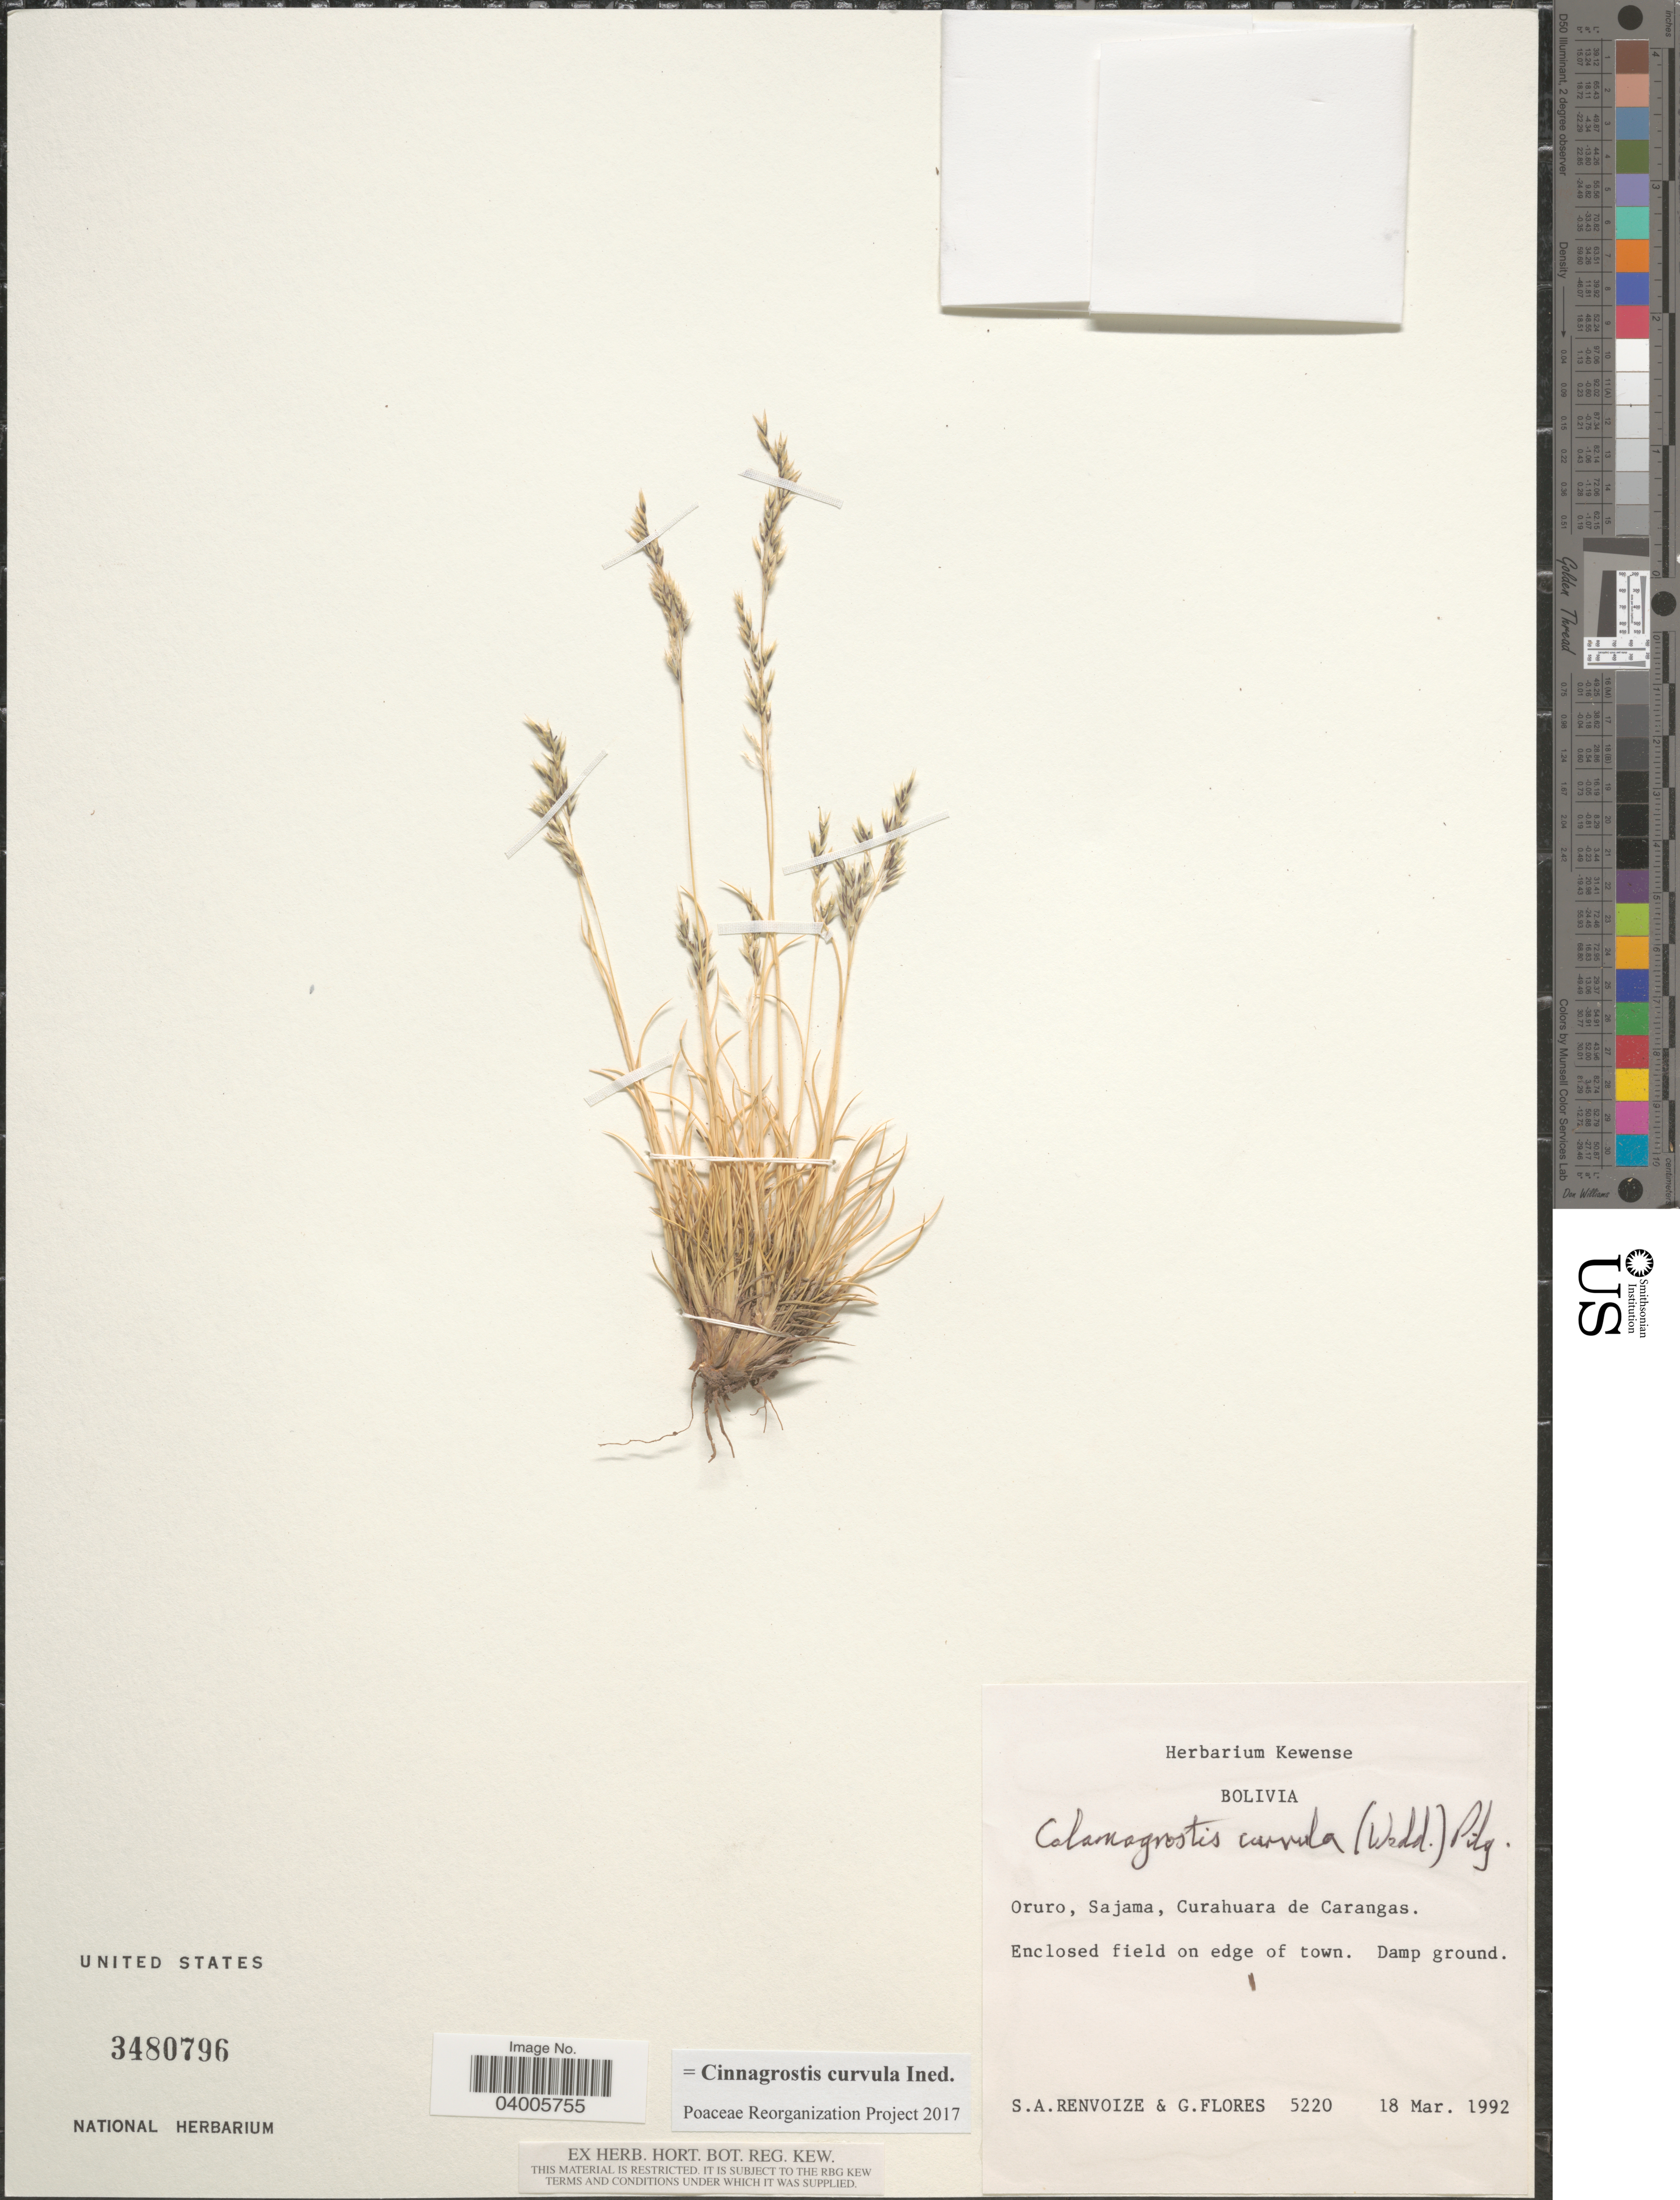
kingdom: Plantae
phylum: Tracheophyta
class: Liliopsida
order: Poales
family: Poaceae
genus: Cinnagrostis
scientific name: Cinnagrostis curvula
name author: (Wedd.) P.M. Peterson et al.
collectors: S. A. Renvoize & G. Flores F.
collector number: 5220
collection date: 1992-03-18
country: Bolivia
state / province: Oruro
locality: Sajama, Curahuara de Carangas. Enclosed field on edge of town.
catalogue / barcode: US 3480796